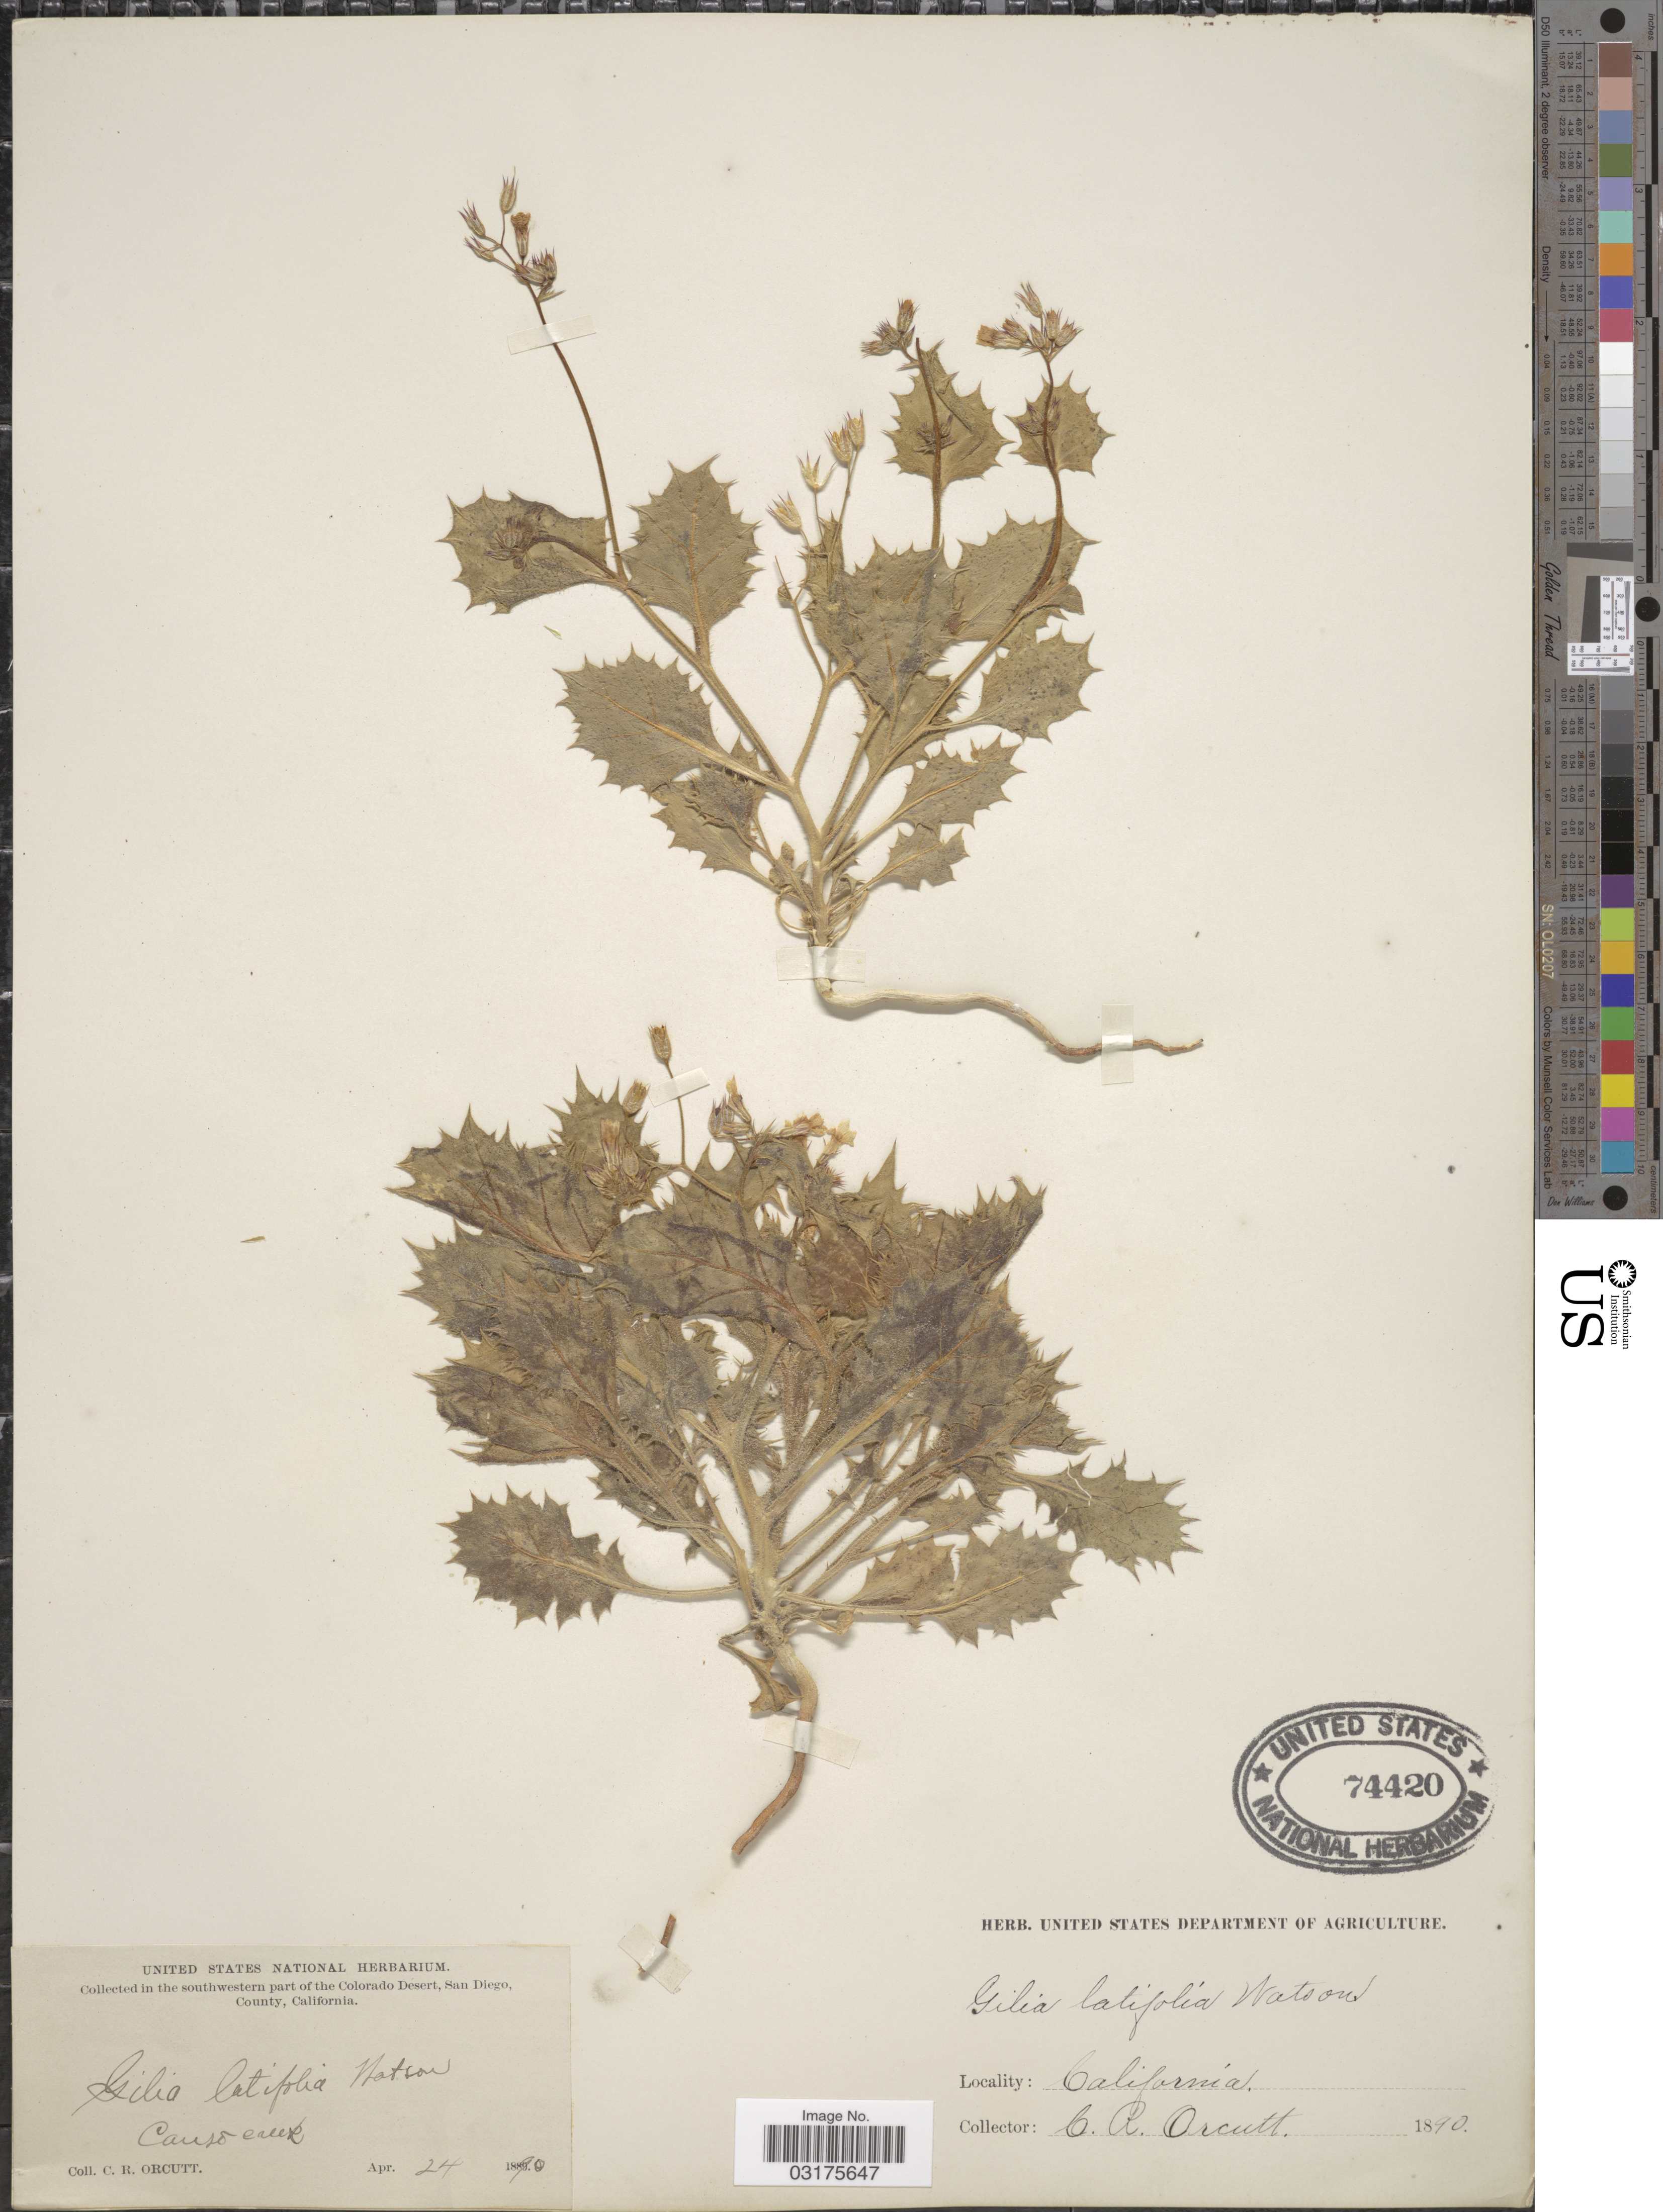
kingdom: Plantae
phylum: Tracheophyta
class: Magnoliopsida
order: Ericales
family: Polemoniaceae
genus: Aliciella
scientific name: Aliciella latifolia subsp. latifolia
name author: (S. Watson) J.M. Porter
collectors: C. R. Orcutt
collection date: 1890-04-24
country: United States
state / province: California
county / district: San Diego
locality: In the southwestern part of the Colorado Desert, San Diego, County. Cariso Creek.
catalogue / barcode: US 74420